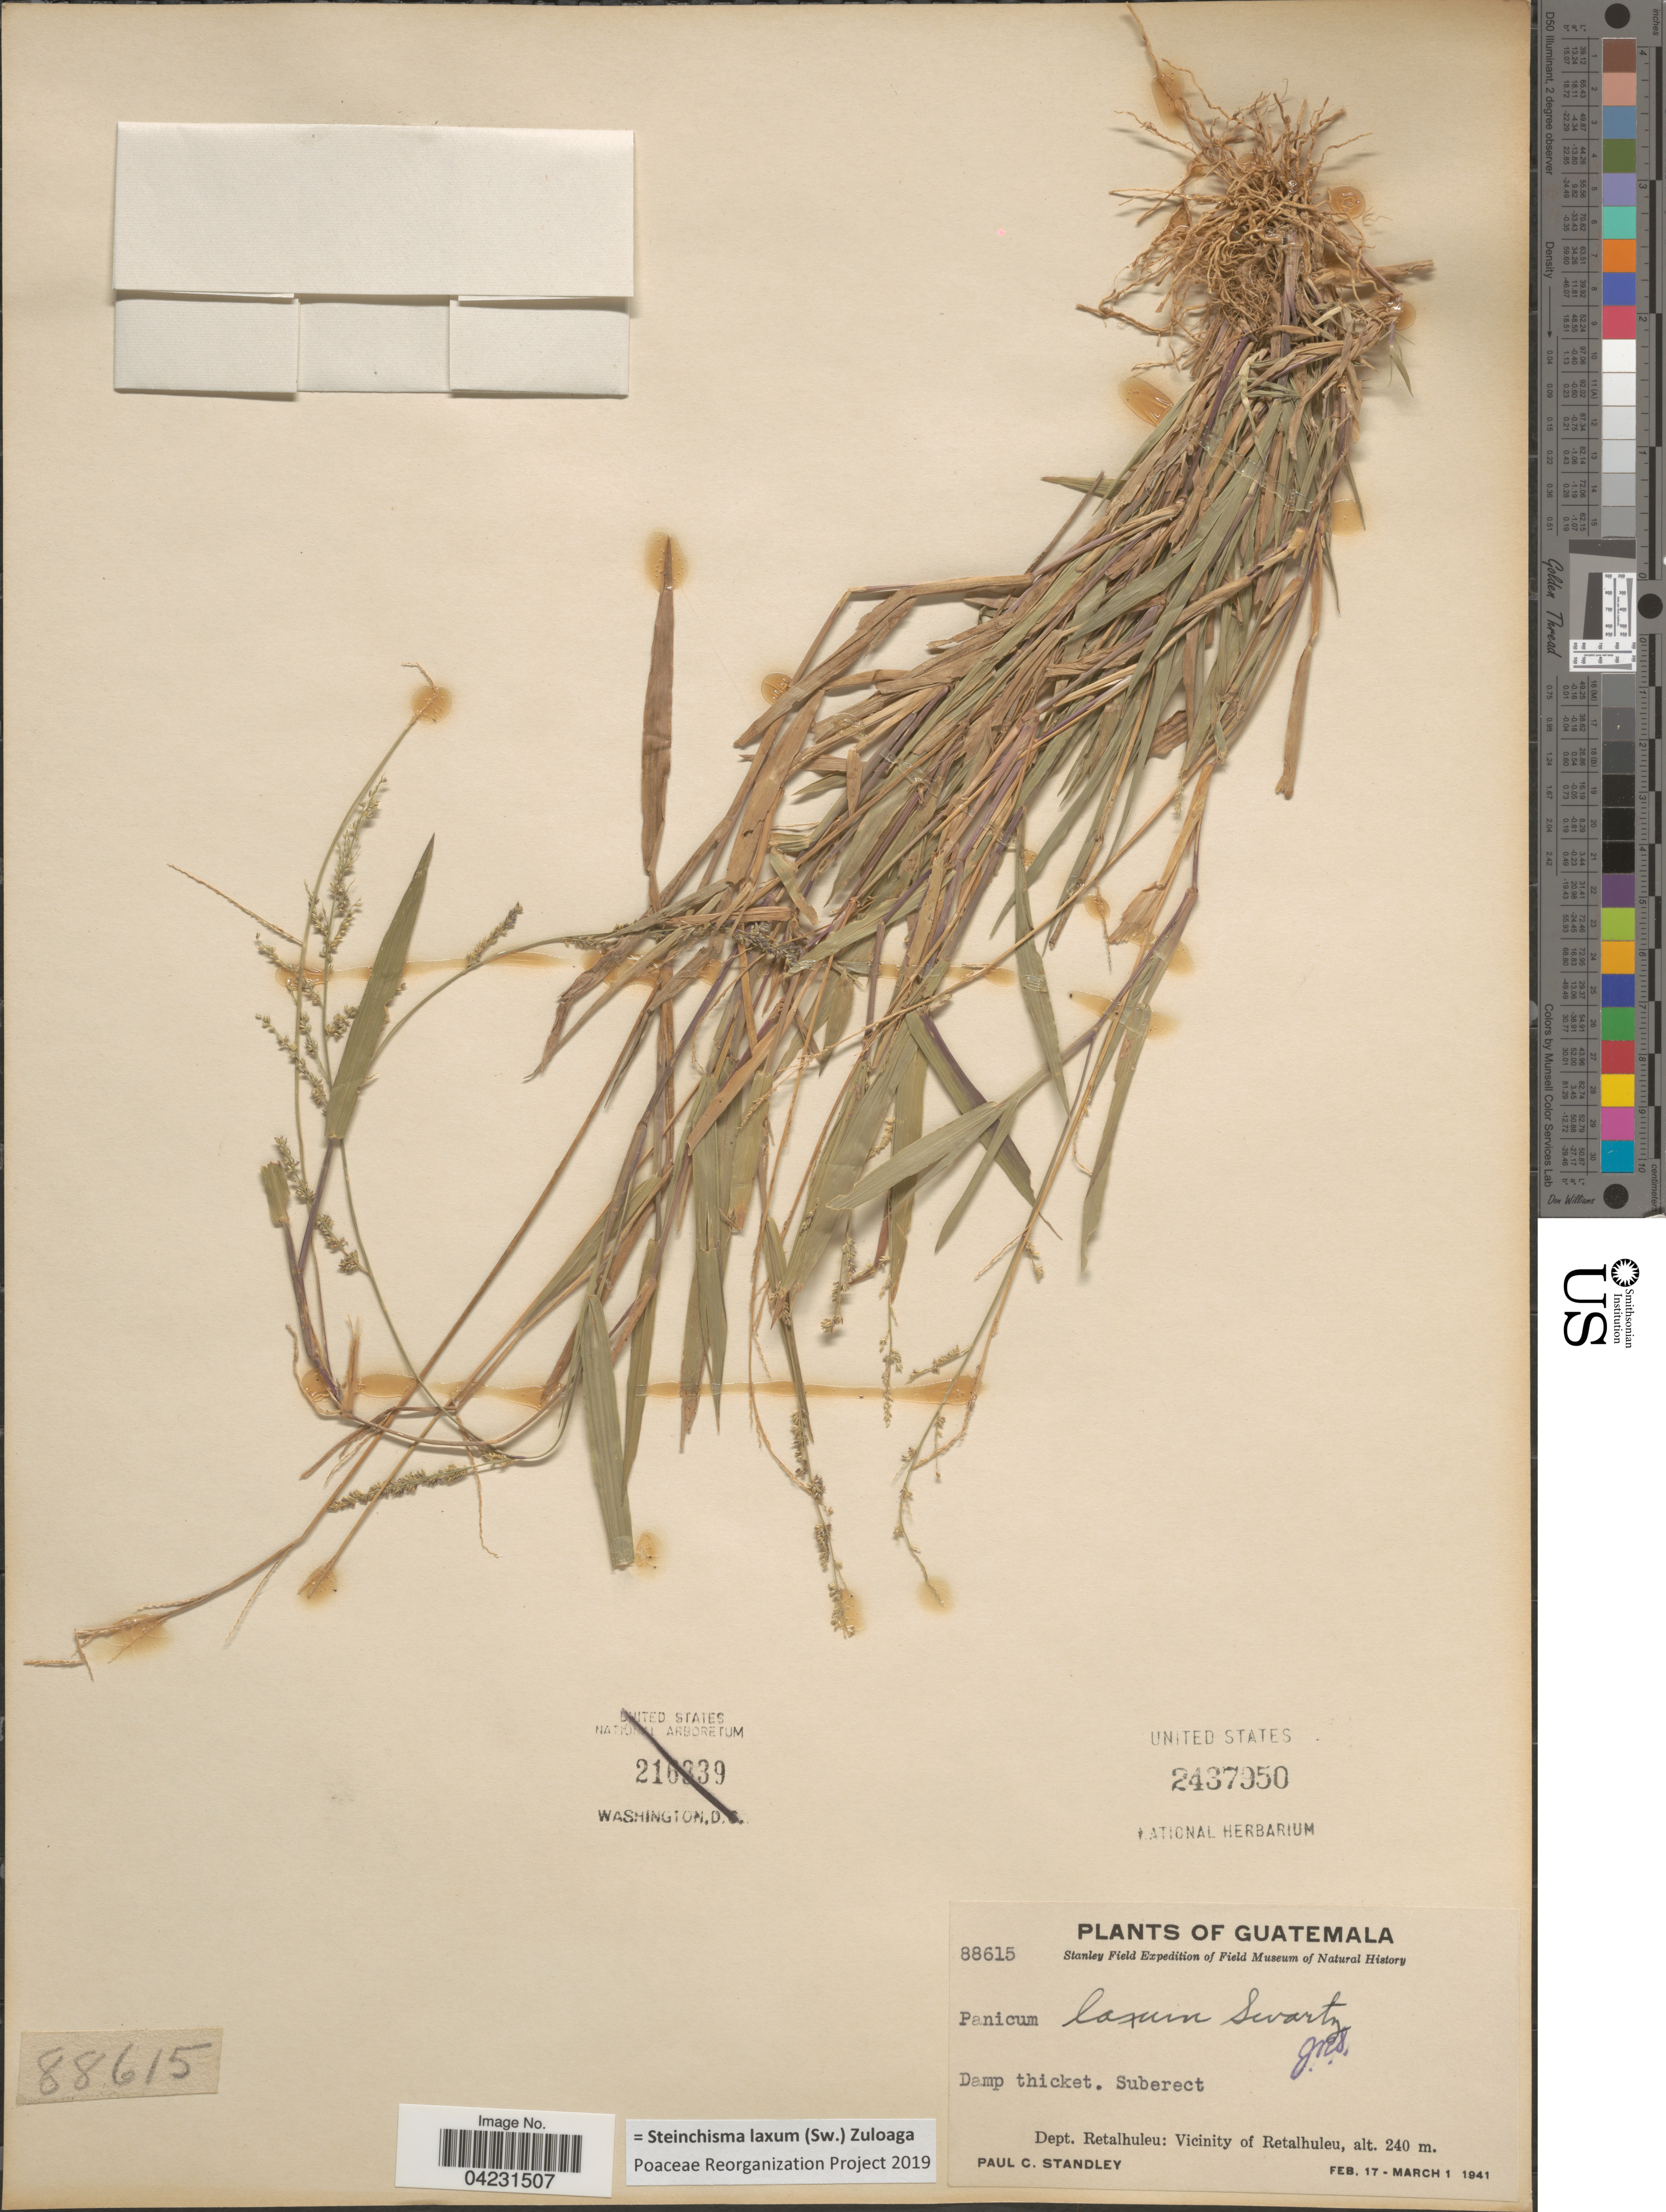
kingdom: Plantae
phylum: Tracheophyta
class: Liliopsida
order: Poales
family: Poaceae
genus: Steinchisma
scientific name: Steinchisma laxum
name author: (Sw.) Zuloaga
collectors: P. C. Standley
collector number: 88615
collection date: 1941-02-17/1941-03-01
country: Guatemala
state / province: Retalhuleu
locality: Stanley Field Expedition. Dept. Retalhuleu: Vicinity of Retalhuleu.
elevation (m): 240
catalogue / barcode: US 2437950